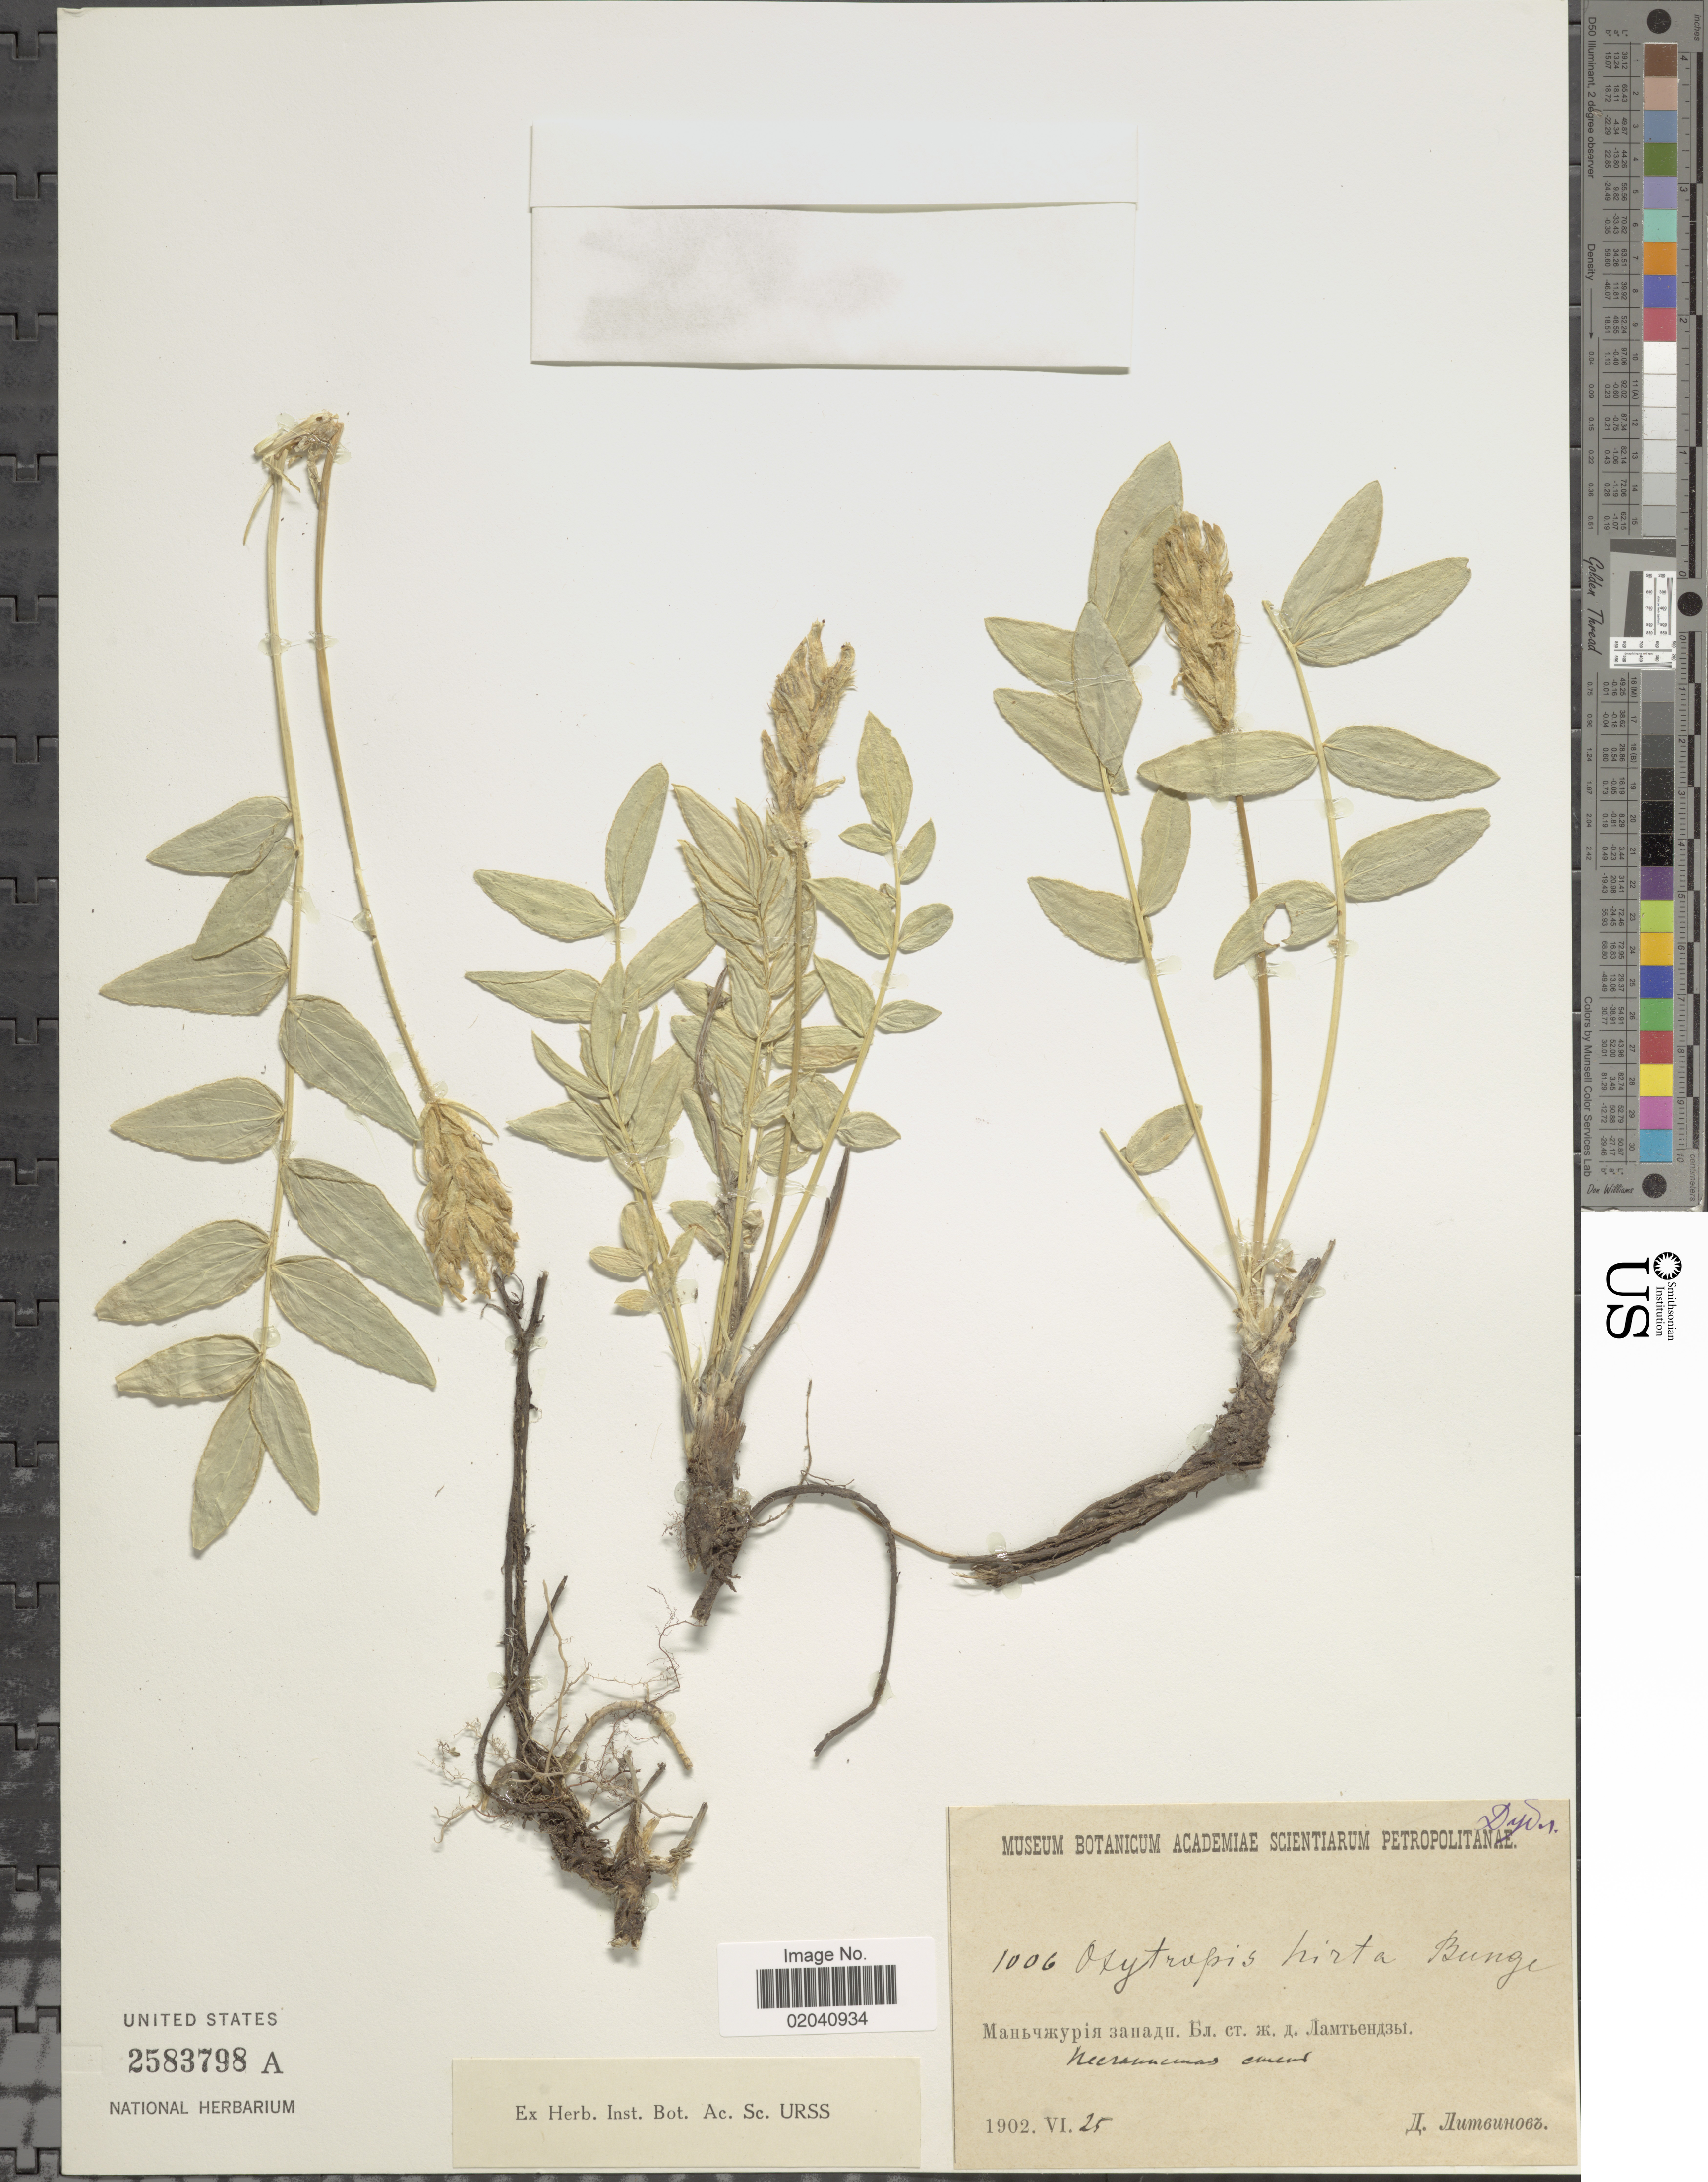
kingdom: Plantae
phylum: Tracheophyta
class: Magnoliopsida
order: Fabales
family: Fabaceae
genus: Oxytropis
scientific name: Oxytropis hirta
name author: Bunge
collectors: D. Litvinov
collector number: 1006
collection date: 1902-06-25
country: China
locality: West Manchuria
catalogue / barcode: US 2583798A